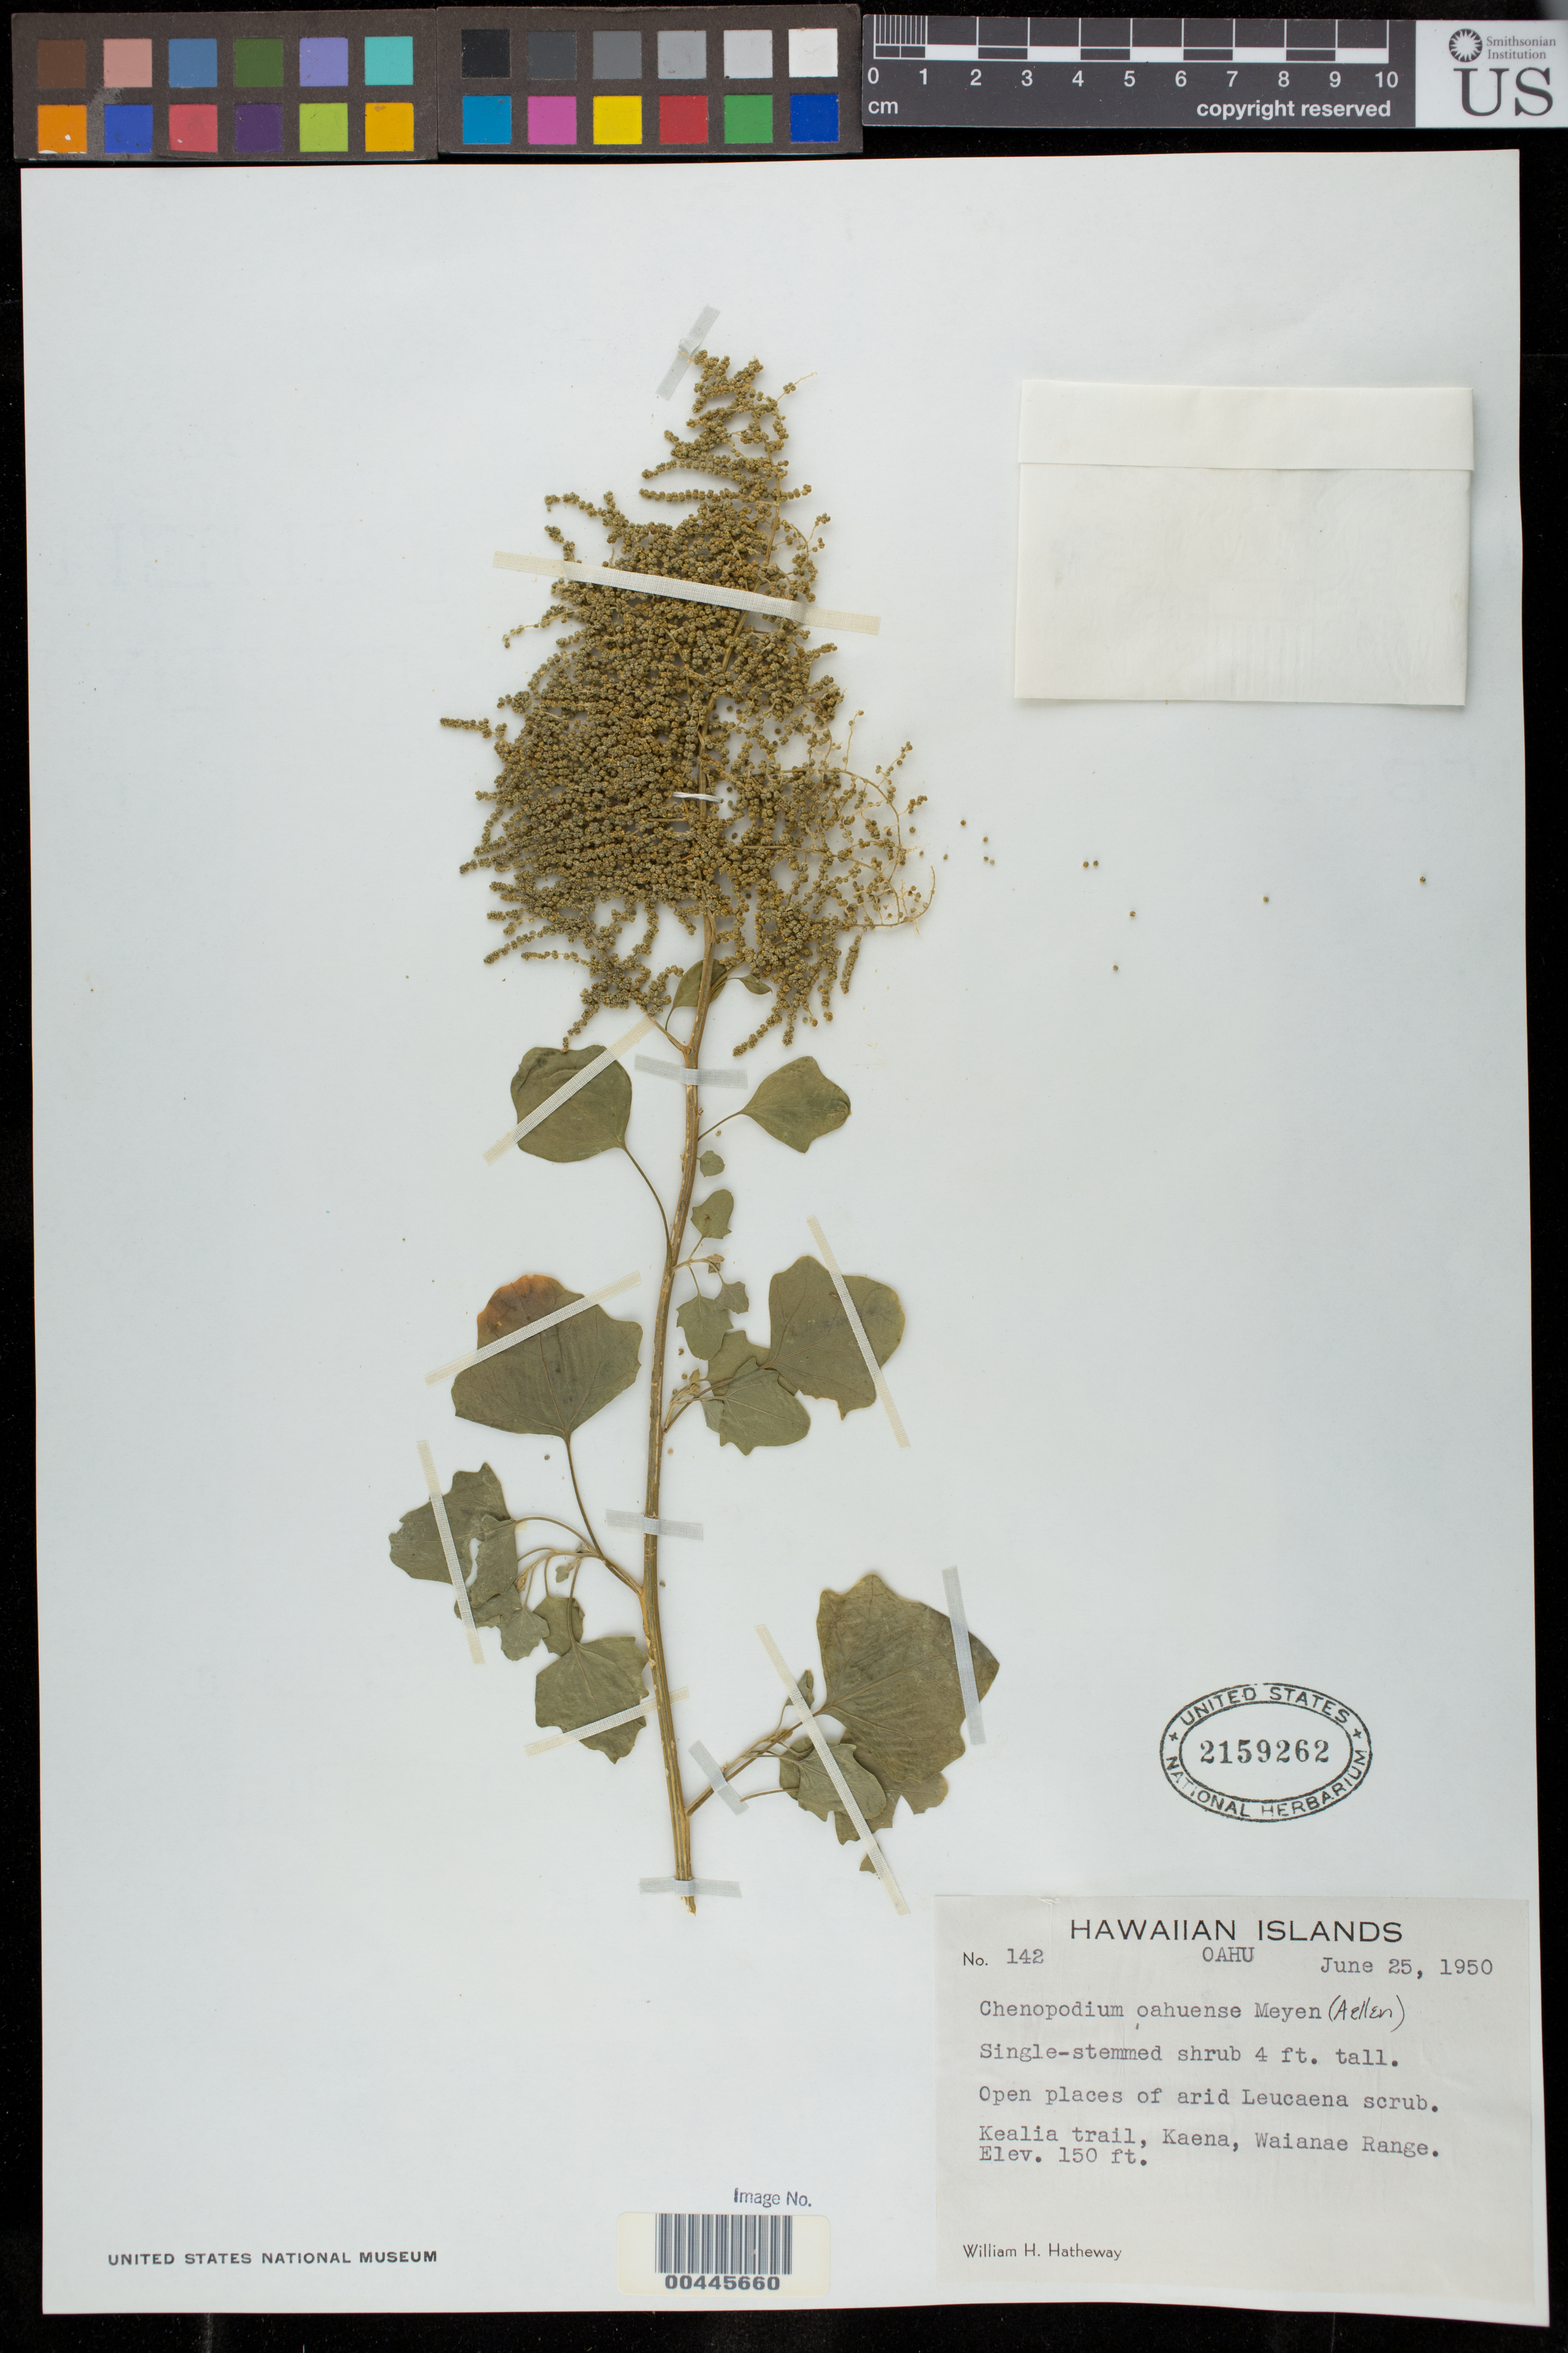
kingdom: Plantae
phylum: Tracheophyta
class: Magnoliopsida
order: Caryophyllales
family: Amaranthaceae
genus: Chenopodium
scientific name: Chenopodium oahuense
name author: (Meyen) Aellen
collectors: W. H. Hatheway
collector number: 142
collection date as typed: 25 Jun 1950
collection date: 1950-06-25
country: United States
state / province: Hawaii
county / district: Honolulu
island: Oahu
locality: Kealia trail, Kaena, Waianae Range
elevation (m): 46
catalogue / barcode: US 2159262